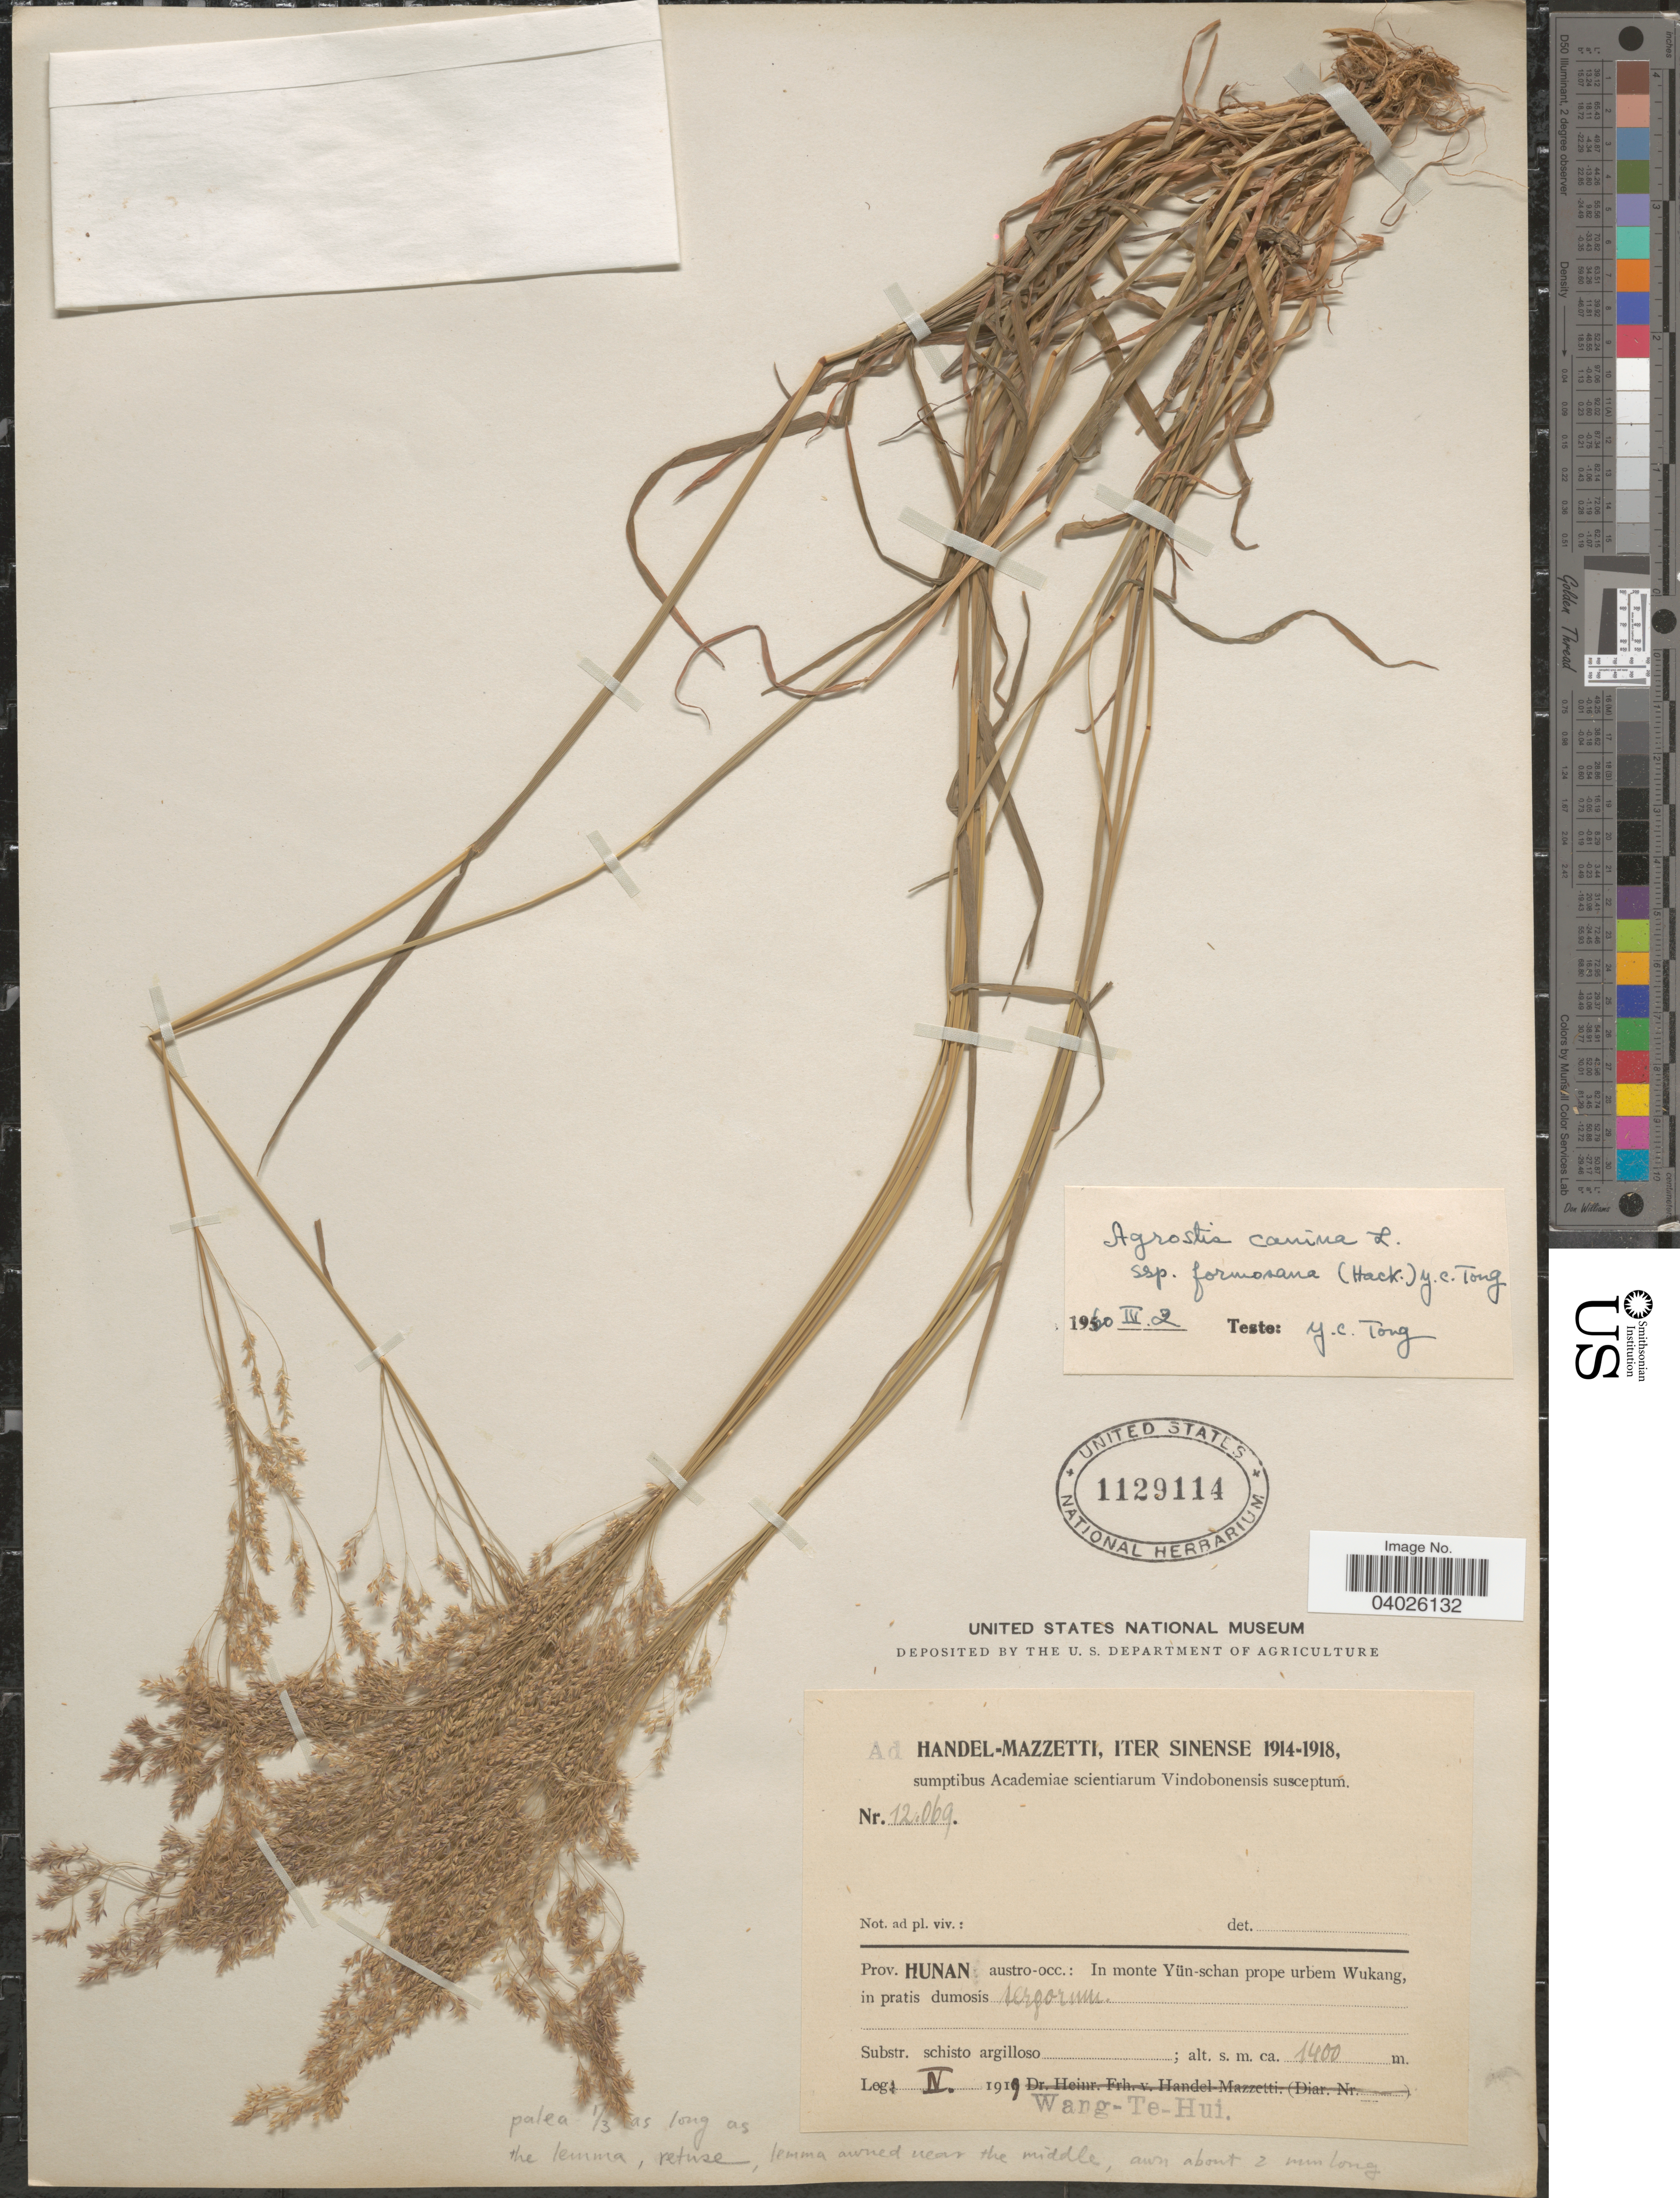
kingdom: Plantae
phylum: Tracheophyta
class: Liliopsida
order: Poales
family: Poaceae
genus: Agrostis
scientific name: Agrostis canina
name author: L.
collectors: T. H. Wang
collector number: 12069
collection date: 1919-04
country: China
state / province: Hunan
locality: Prov. Hunan austro-occ.: In monte Yün-schan prope urbem Wukang.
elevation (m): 1400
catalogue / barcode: US 1129114